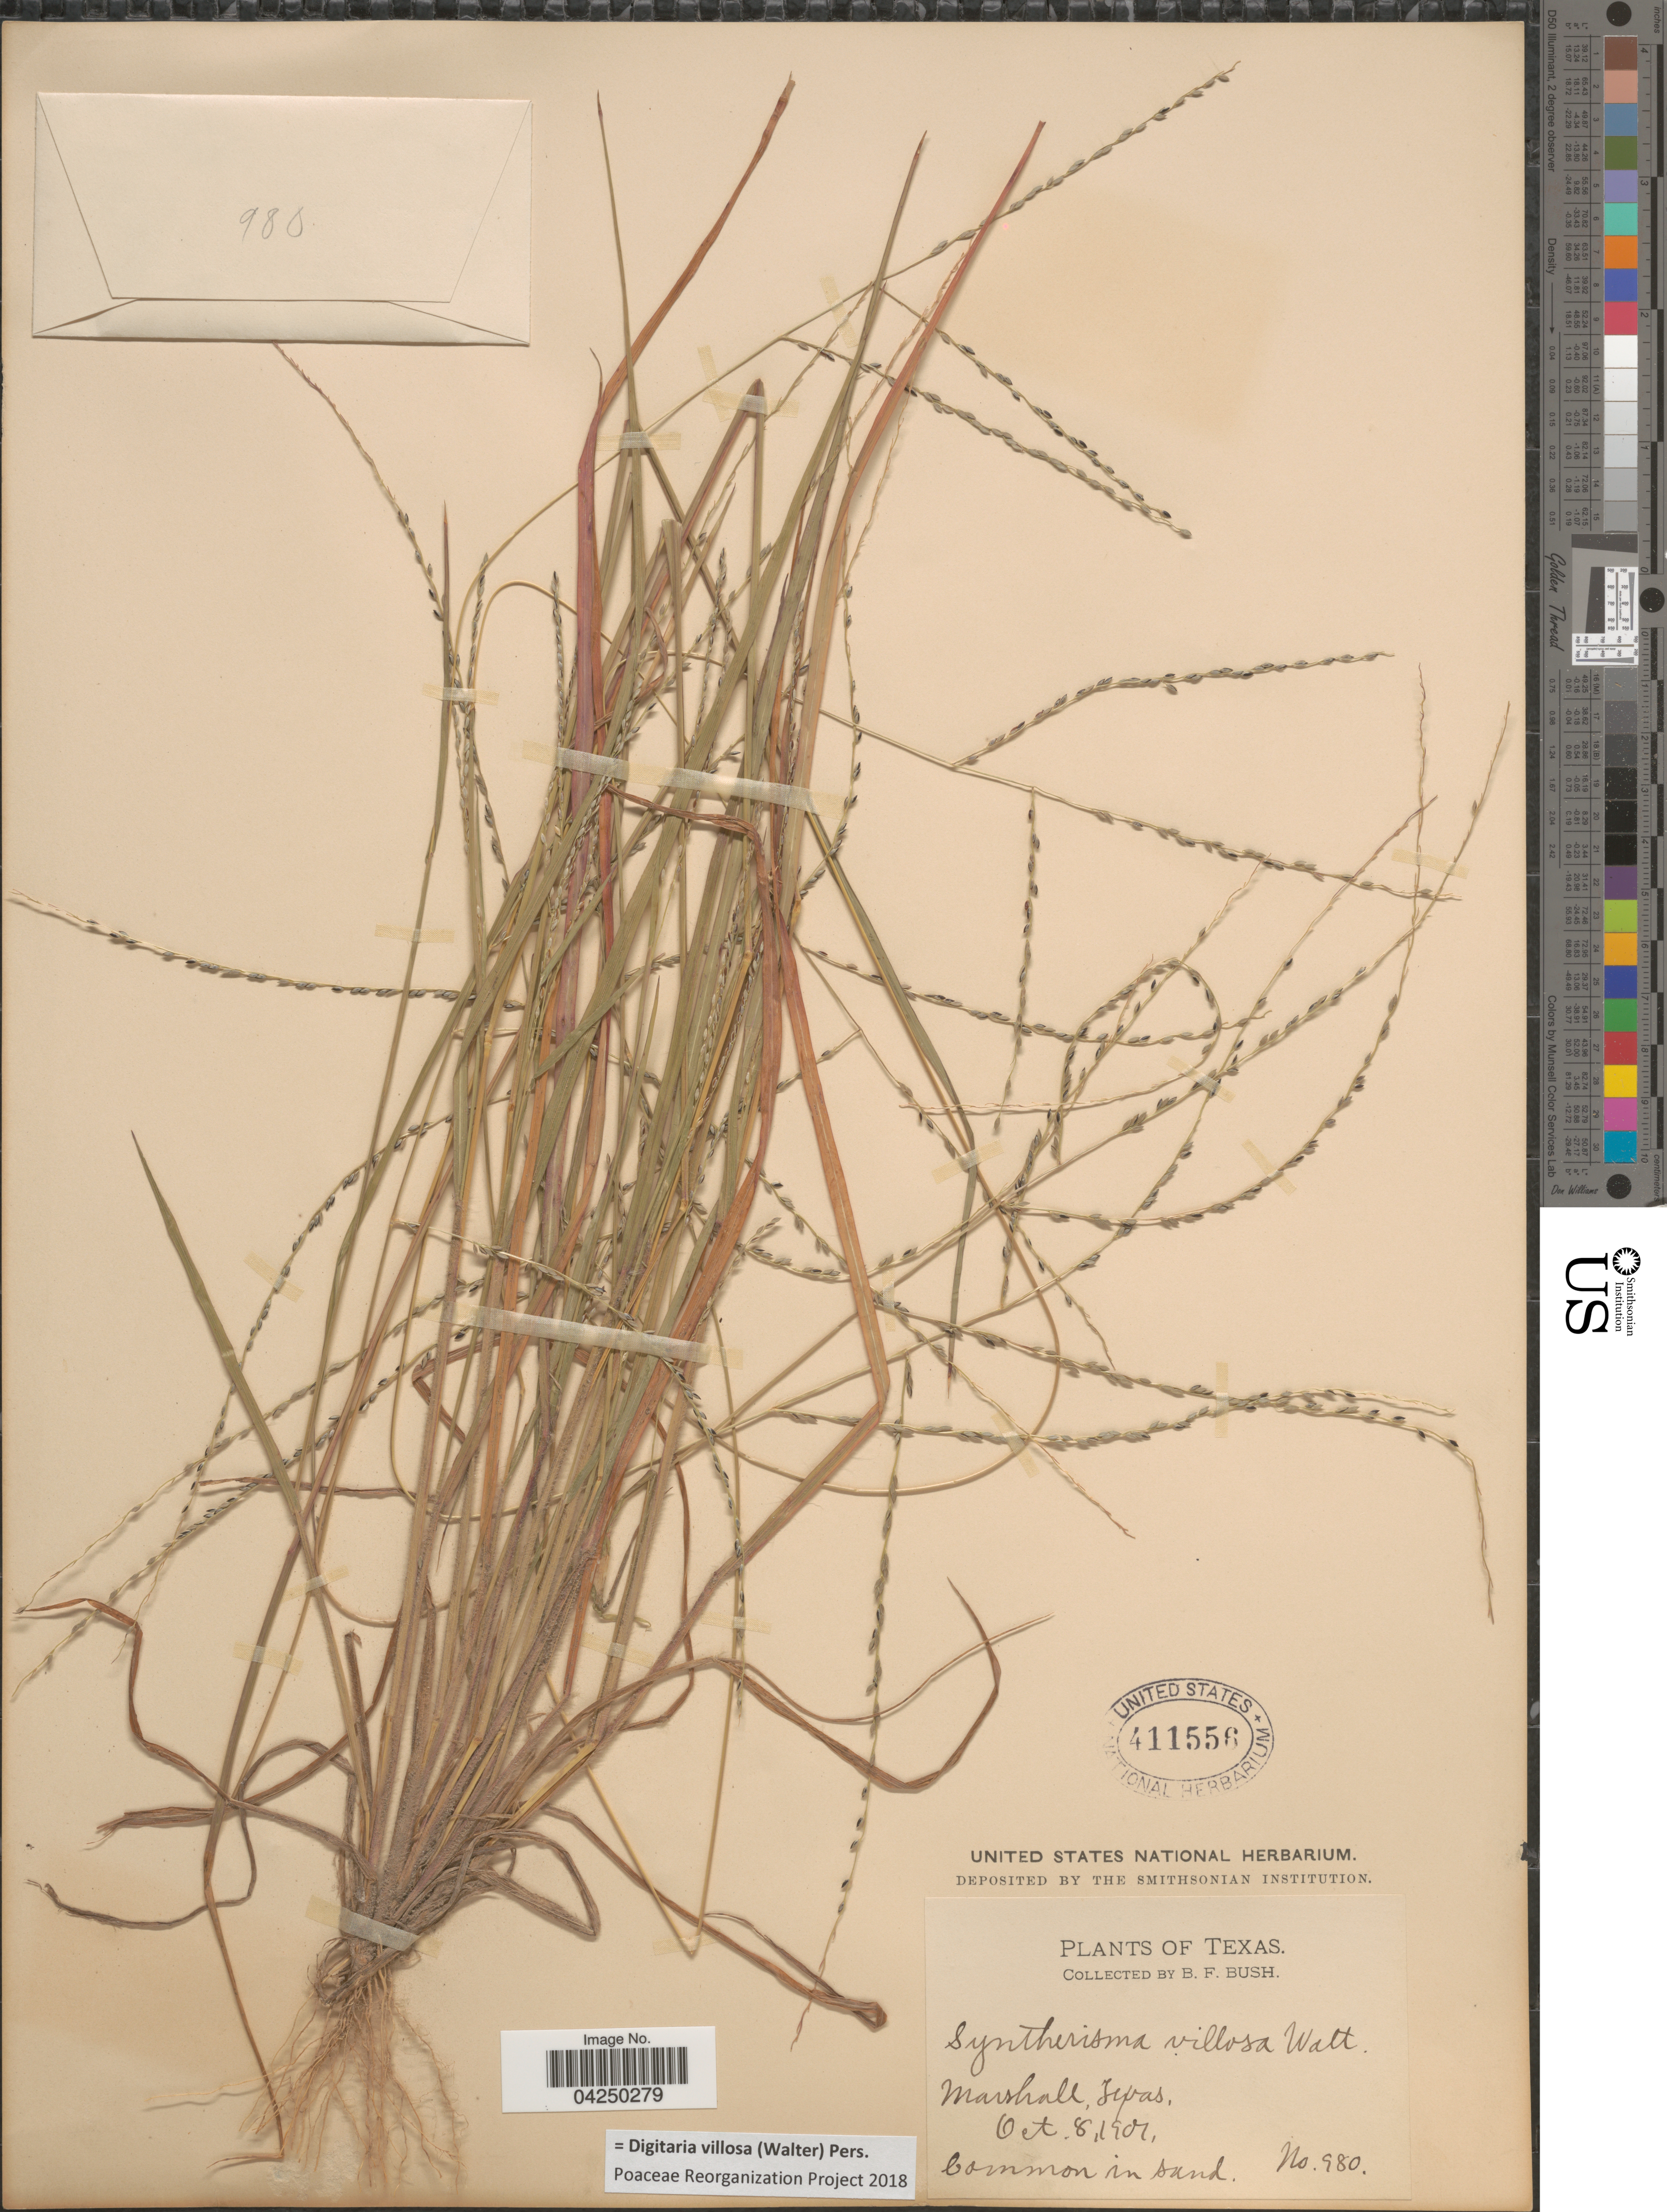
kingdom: Plantae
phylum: Tracheophyta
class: Liliopsida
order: Poales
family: Poaceae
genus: Digitaria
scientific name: Digitaria villosa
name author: (Walter) Pers.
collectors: B. F. Bush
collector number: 980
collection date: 1901-10-08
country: United States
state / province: Texas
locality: Marshall. Common in sand.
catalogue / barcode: US 411556